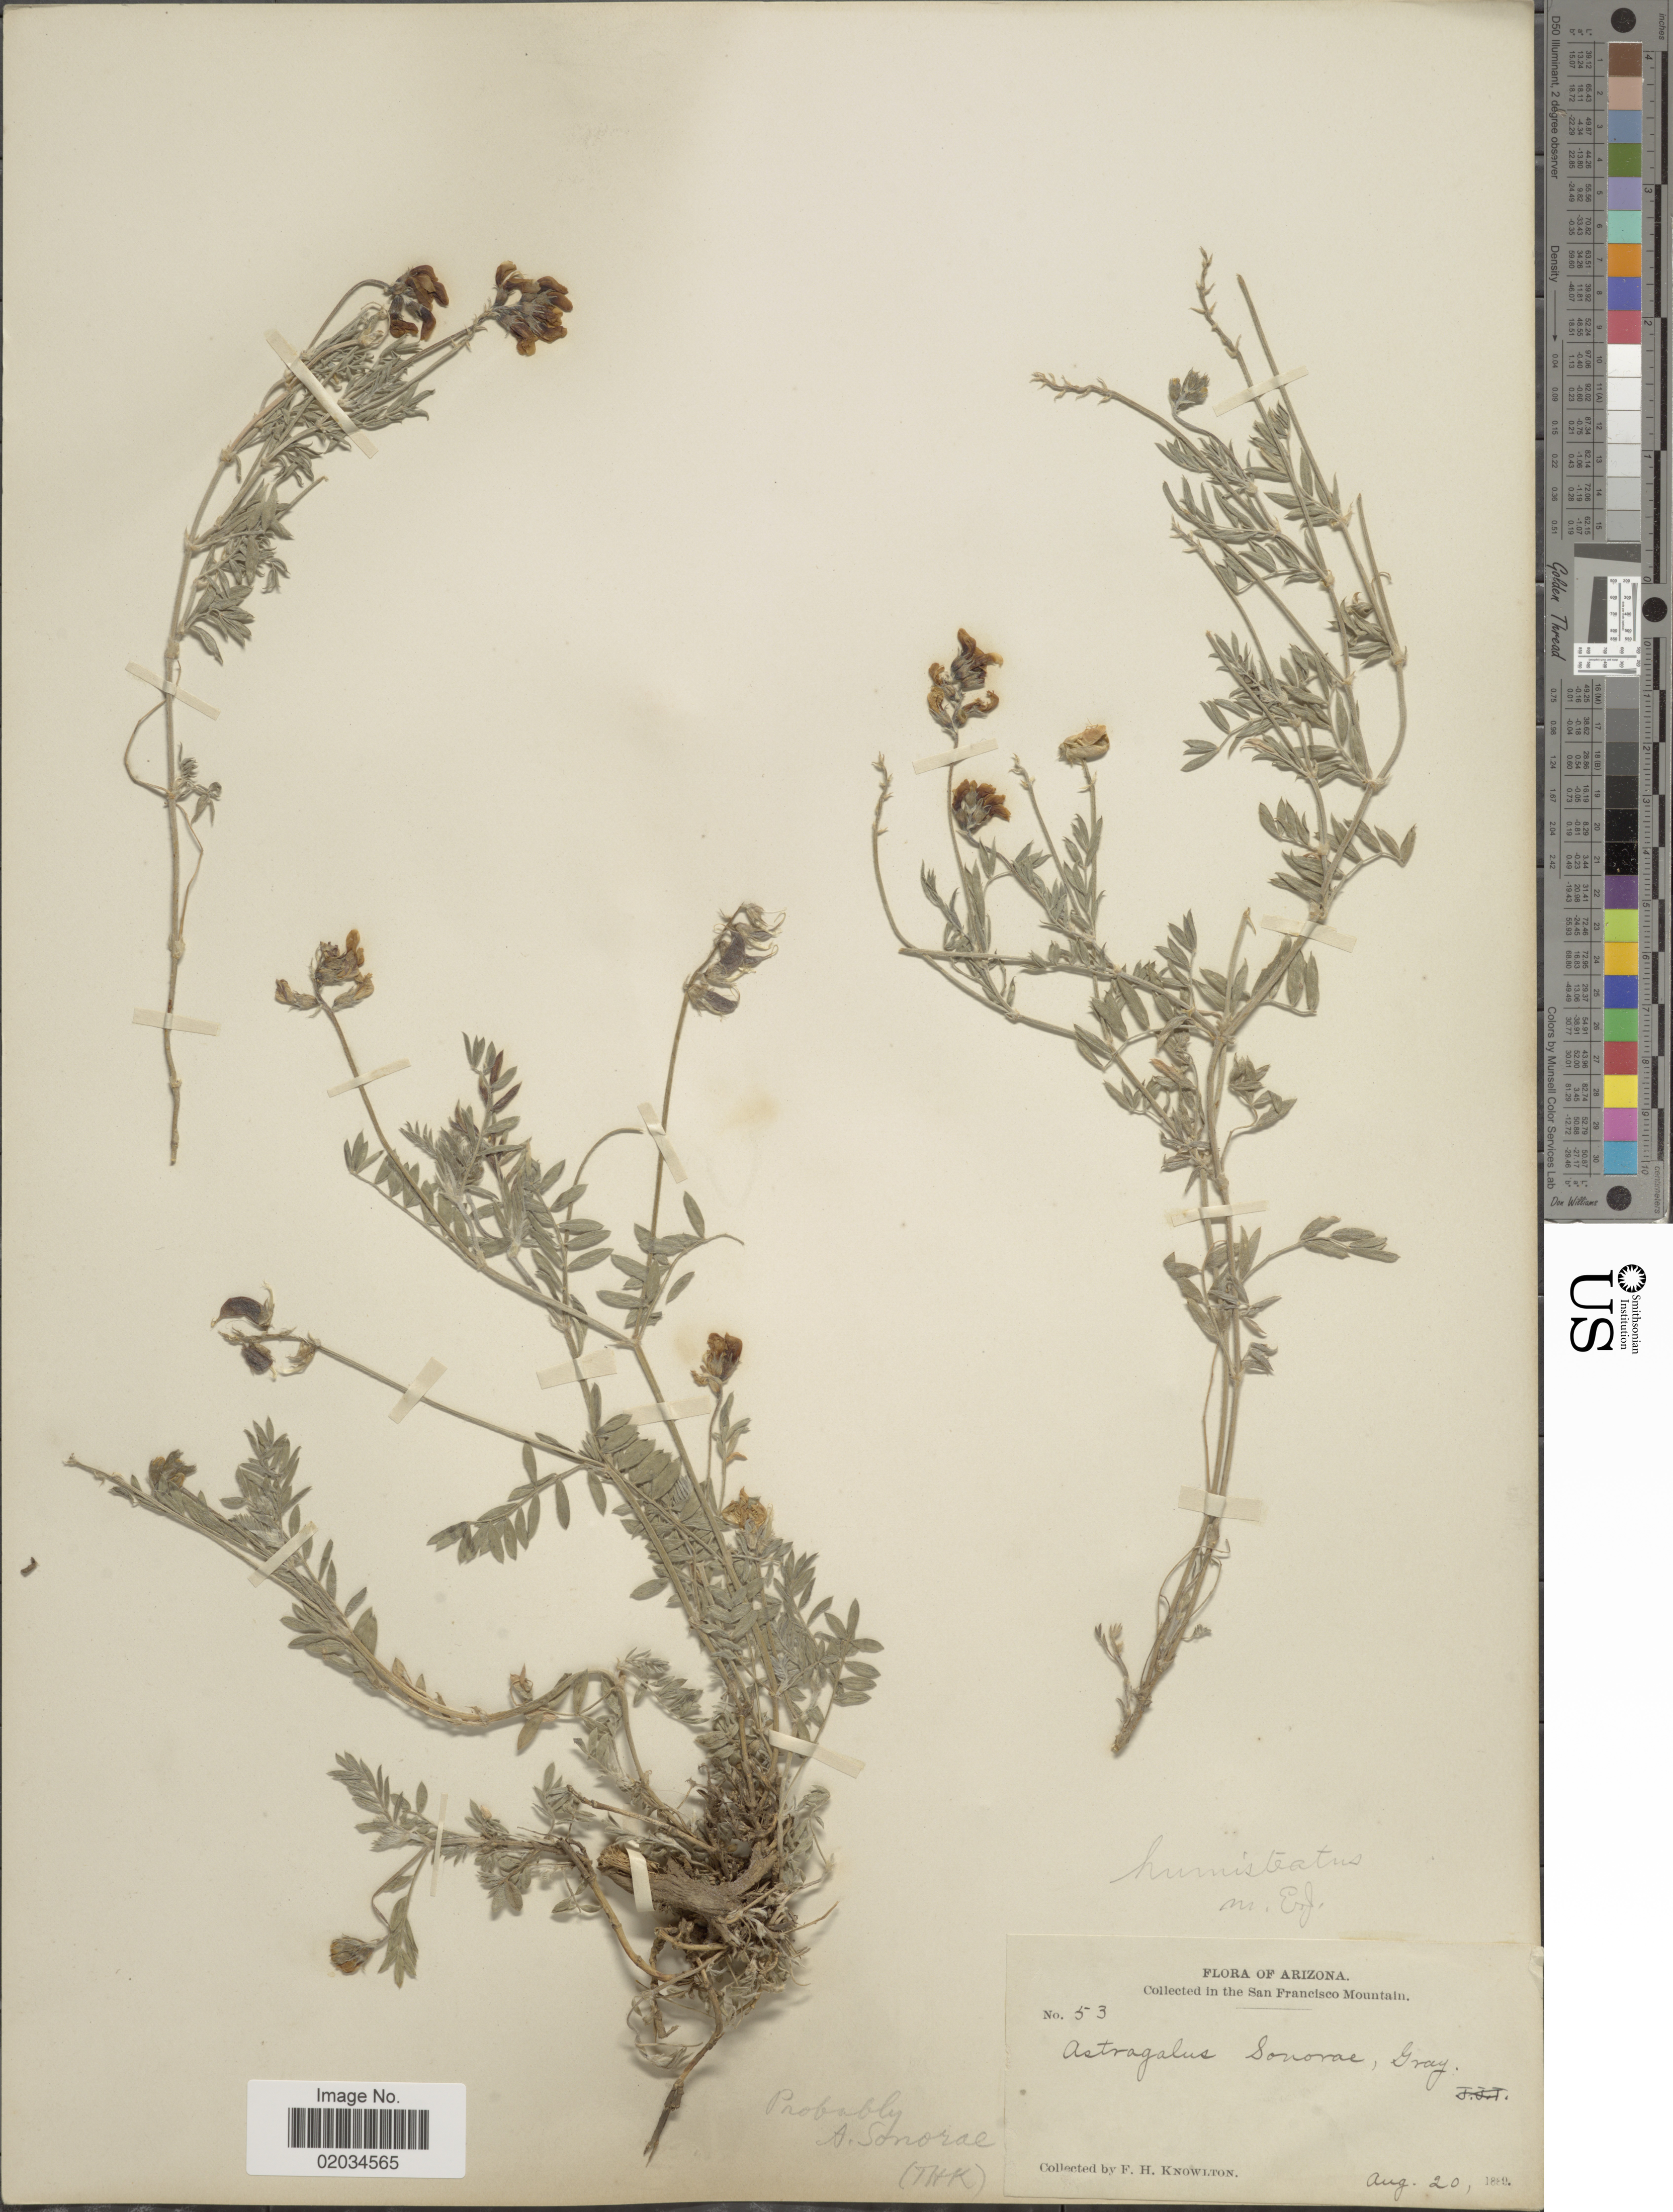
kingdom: Plantae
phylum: Tracheophyta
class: Magnoliopsida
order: Fabales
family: Fabaceae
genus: Astragalus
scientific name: Astragalus sonorae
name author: A. Gray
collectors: F. H. Knowlton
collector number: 53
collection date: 1889-08-20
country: United States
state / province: Arizona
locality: In the San Francisco Mountain.